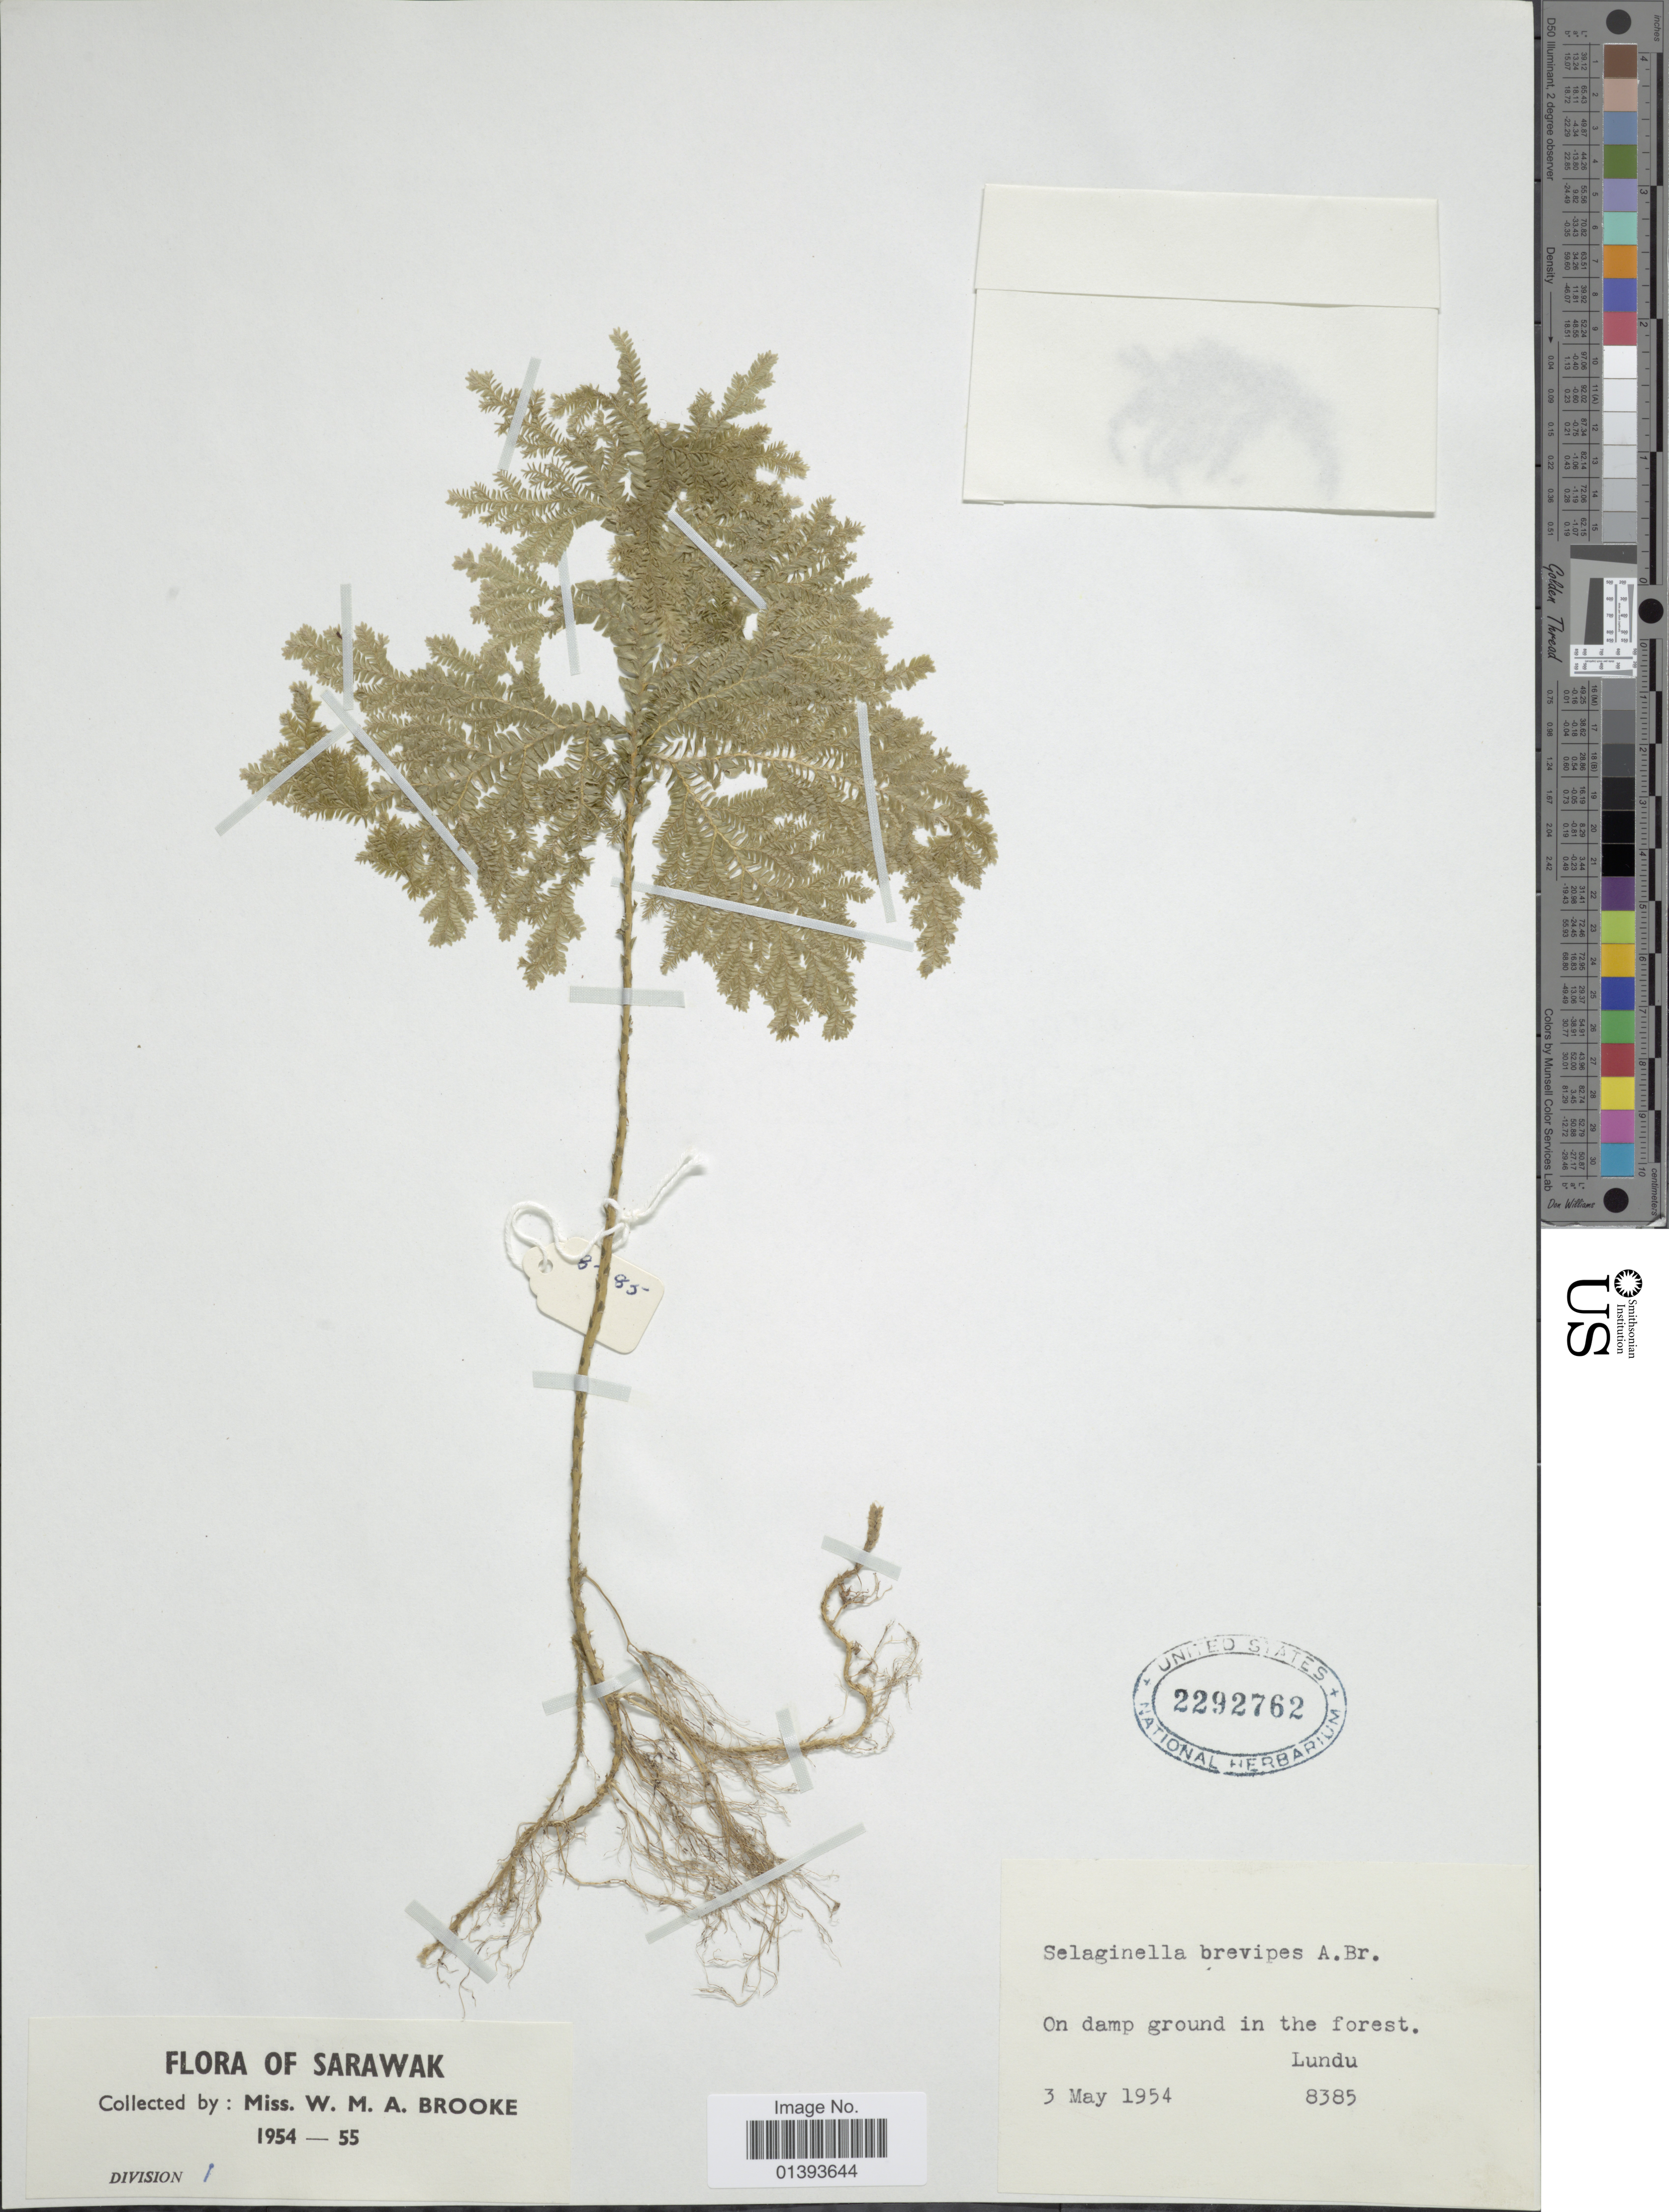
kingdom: Plantae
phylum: Tracheophyta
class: Lycopodiopsida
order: Selaginellales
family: Selaginellaceae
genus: Selaginella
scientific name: Selaginella brevipes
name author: A. Braun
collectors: W. Brooke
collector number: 8385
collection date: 1954-05-03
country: Malaysia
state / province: Sarawak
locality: Lundu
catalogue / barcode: US 2292762